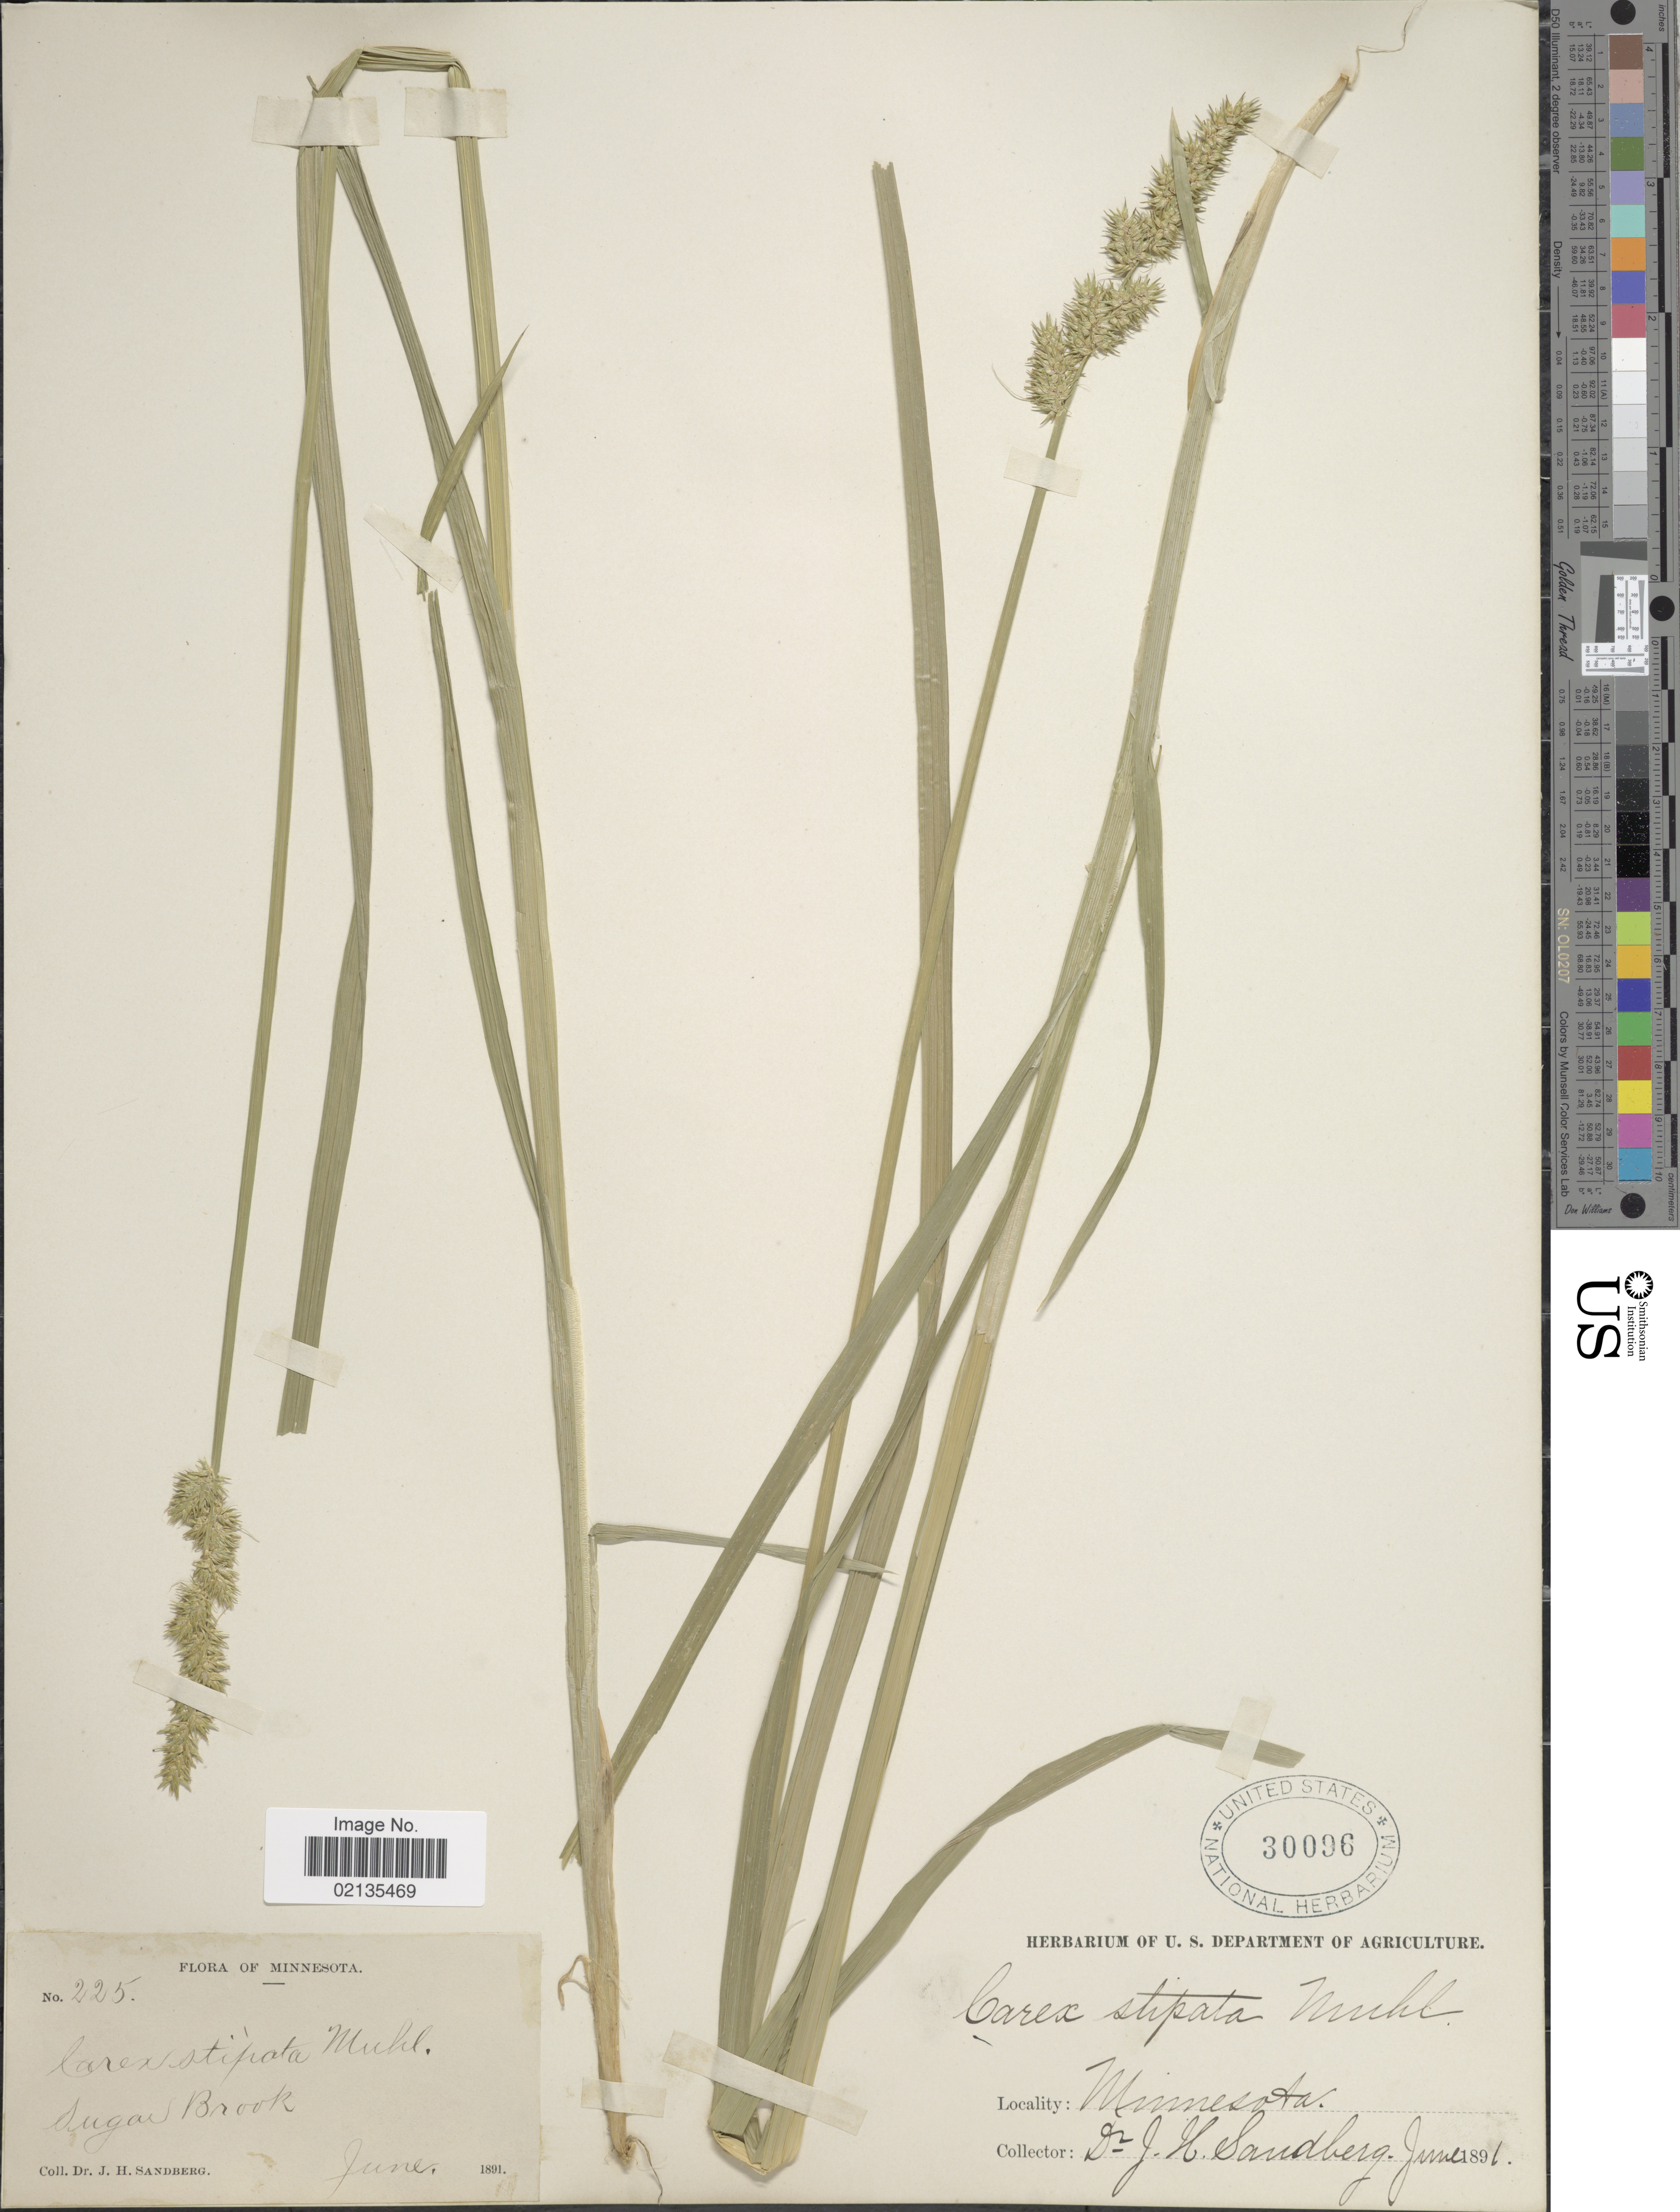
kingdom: Plantae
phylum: Tracheophyta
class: Liliopsida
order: Poales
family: Cyperaceae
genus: Carex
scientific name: Carex stipata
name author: Muhl. ex Willd.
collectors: J. H. Sandberg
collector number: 225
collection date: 1891-06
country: United States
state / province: Minnesota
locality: Sugar Brook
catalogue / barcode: US 30096